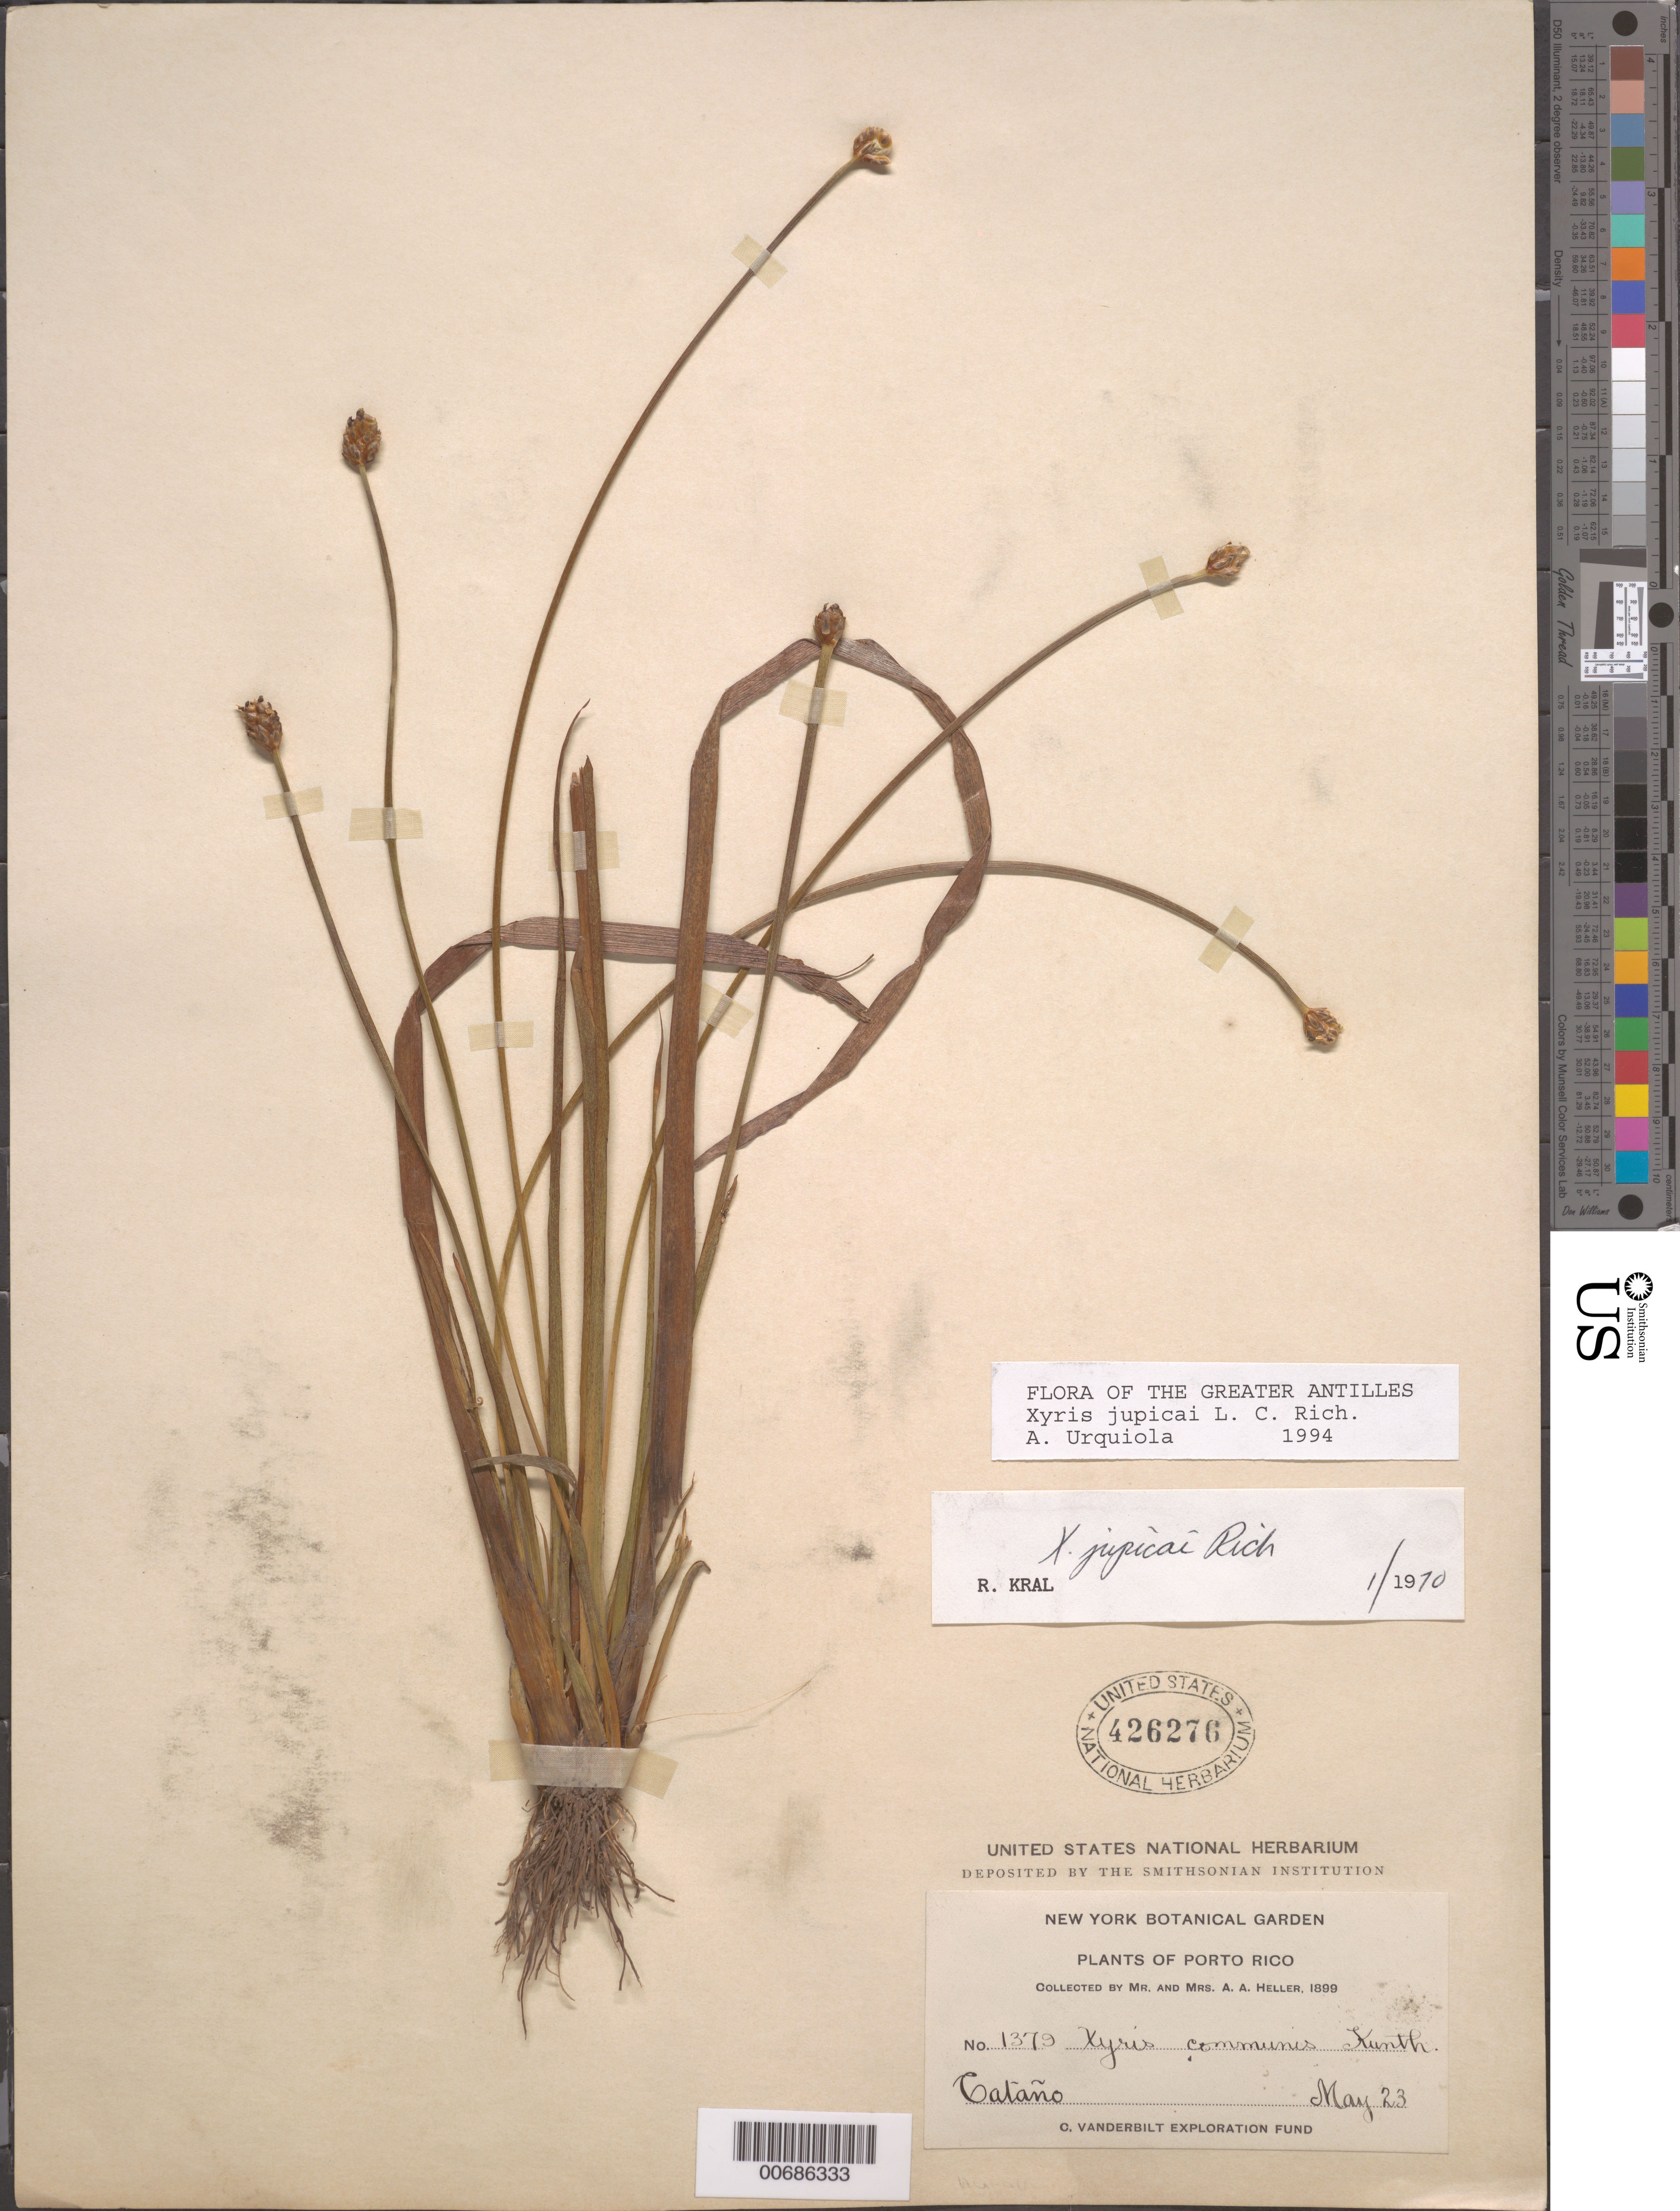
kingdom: Plantae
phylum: Tracheophyta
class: Liliopsida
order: Poales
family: Xyridaceae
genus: Xyris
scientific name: Xyris jupicai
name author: Rich.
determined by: Urquiola, A.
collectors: A. A. Heller & -- Heller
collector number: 1379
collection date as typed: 23 May 1899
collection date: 1899-05-23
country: Puerto Rico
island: Greater Antilles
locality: Catano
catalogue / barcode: US 426276